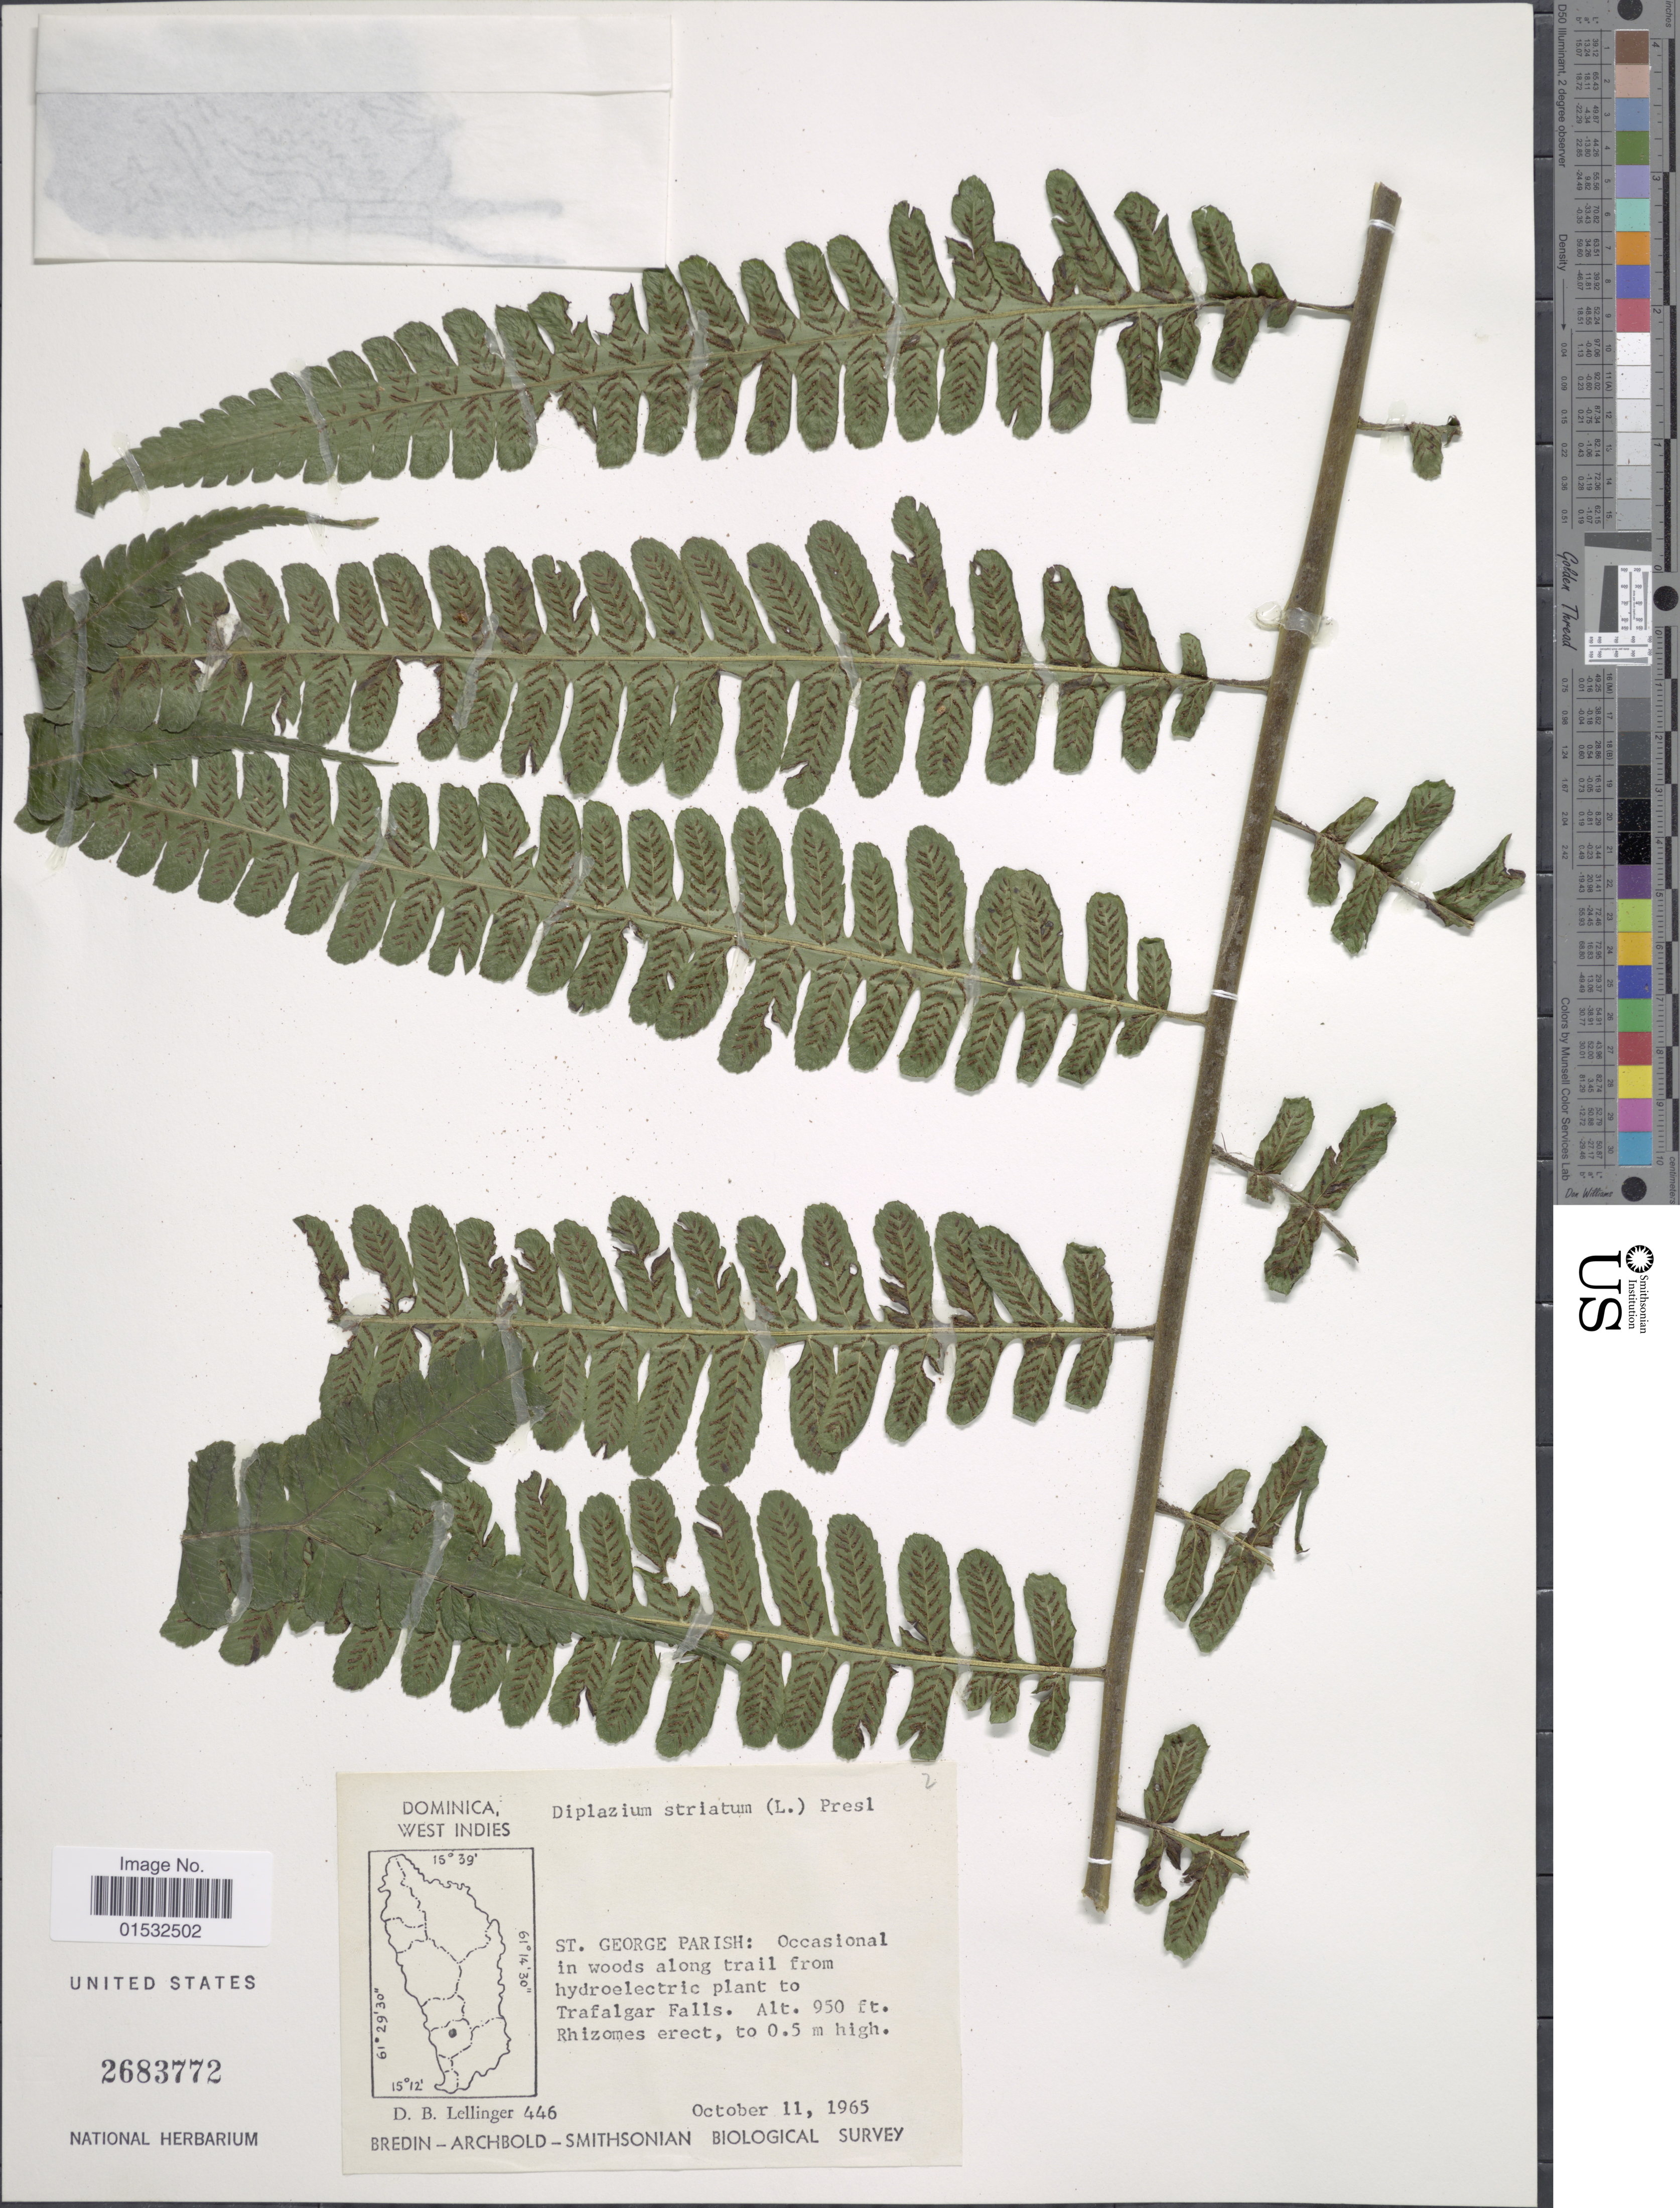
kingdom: Plantae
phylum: Tracheophyta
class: Polypodiopsida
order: Polypodiales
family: Athyriaceae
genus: Diplazium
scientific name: Diplazium striatum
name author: (L.) C. Presl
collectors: D. B. Lellinger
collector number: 446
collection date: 1965-10-11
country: Dominica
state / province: St. George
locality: Occasional in woods along trail from hydroelectric plant to Trafalgar Falls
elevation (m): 290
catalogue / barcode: US 2683772